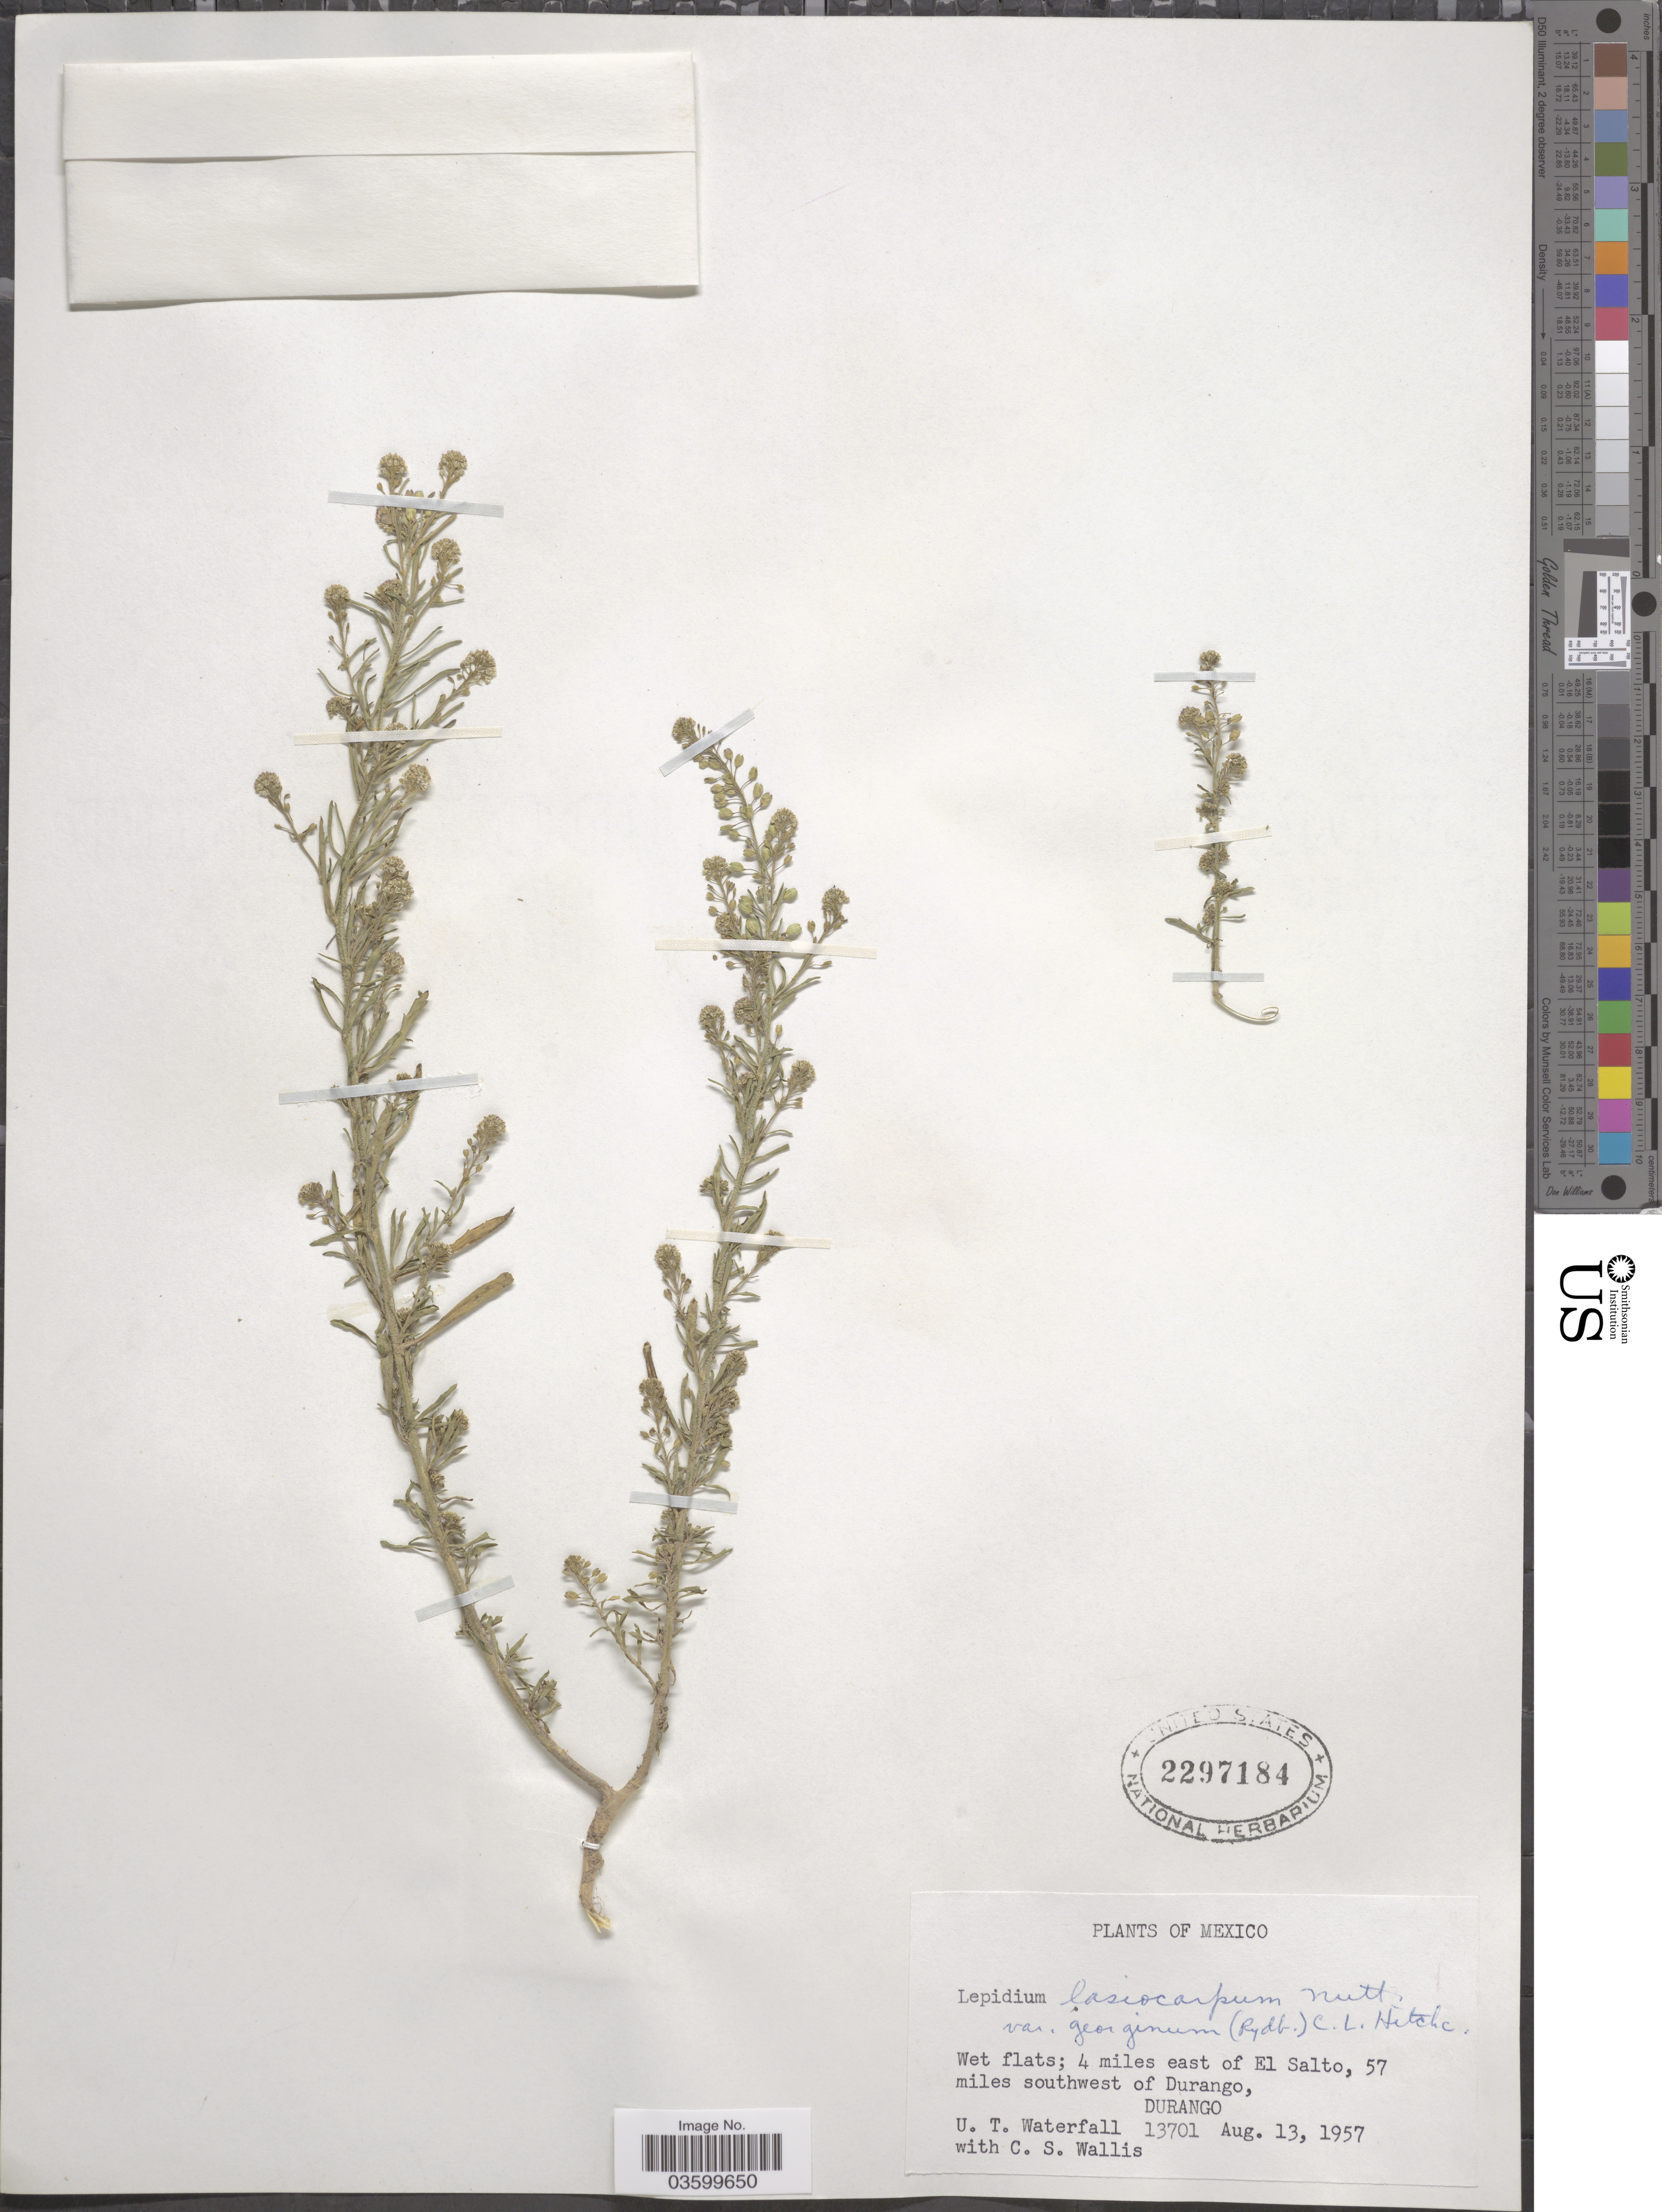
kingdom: Plantae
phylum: Tracheophyta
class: Magnoliopsida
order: Brassicales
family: Brassicaceae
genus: Lepidium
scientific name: Lepidium lasiocarpum var. georginum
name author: (Rydb.) C.L. Hitchc.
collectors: U. T. Waterfall & C. S. Wallis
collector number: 13701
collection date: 1957-08-13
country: Mexico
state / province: Durango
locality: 4 miles east of El Salto, 57 miles southwest of Durango.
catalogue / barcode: US 2297184